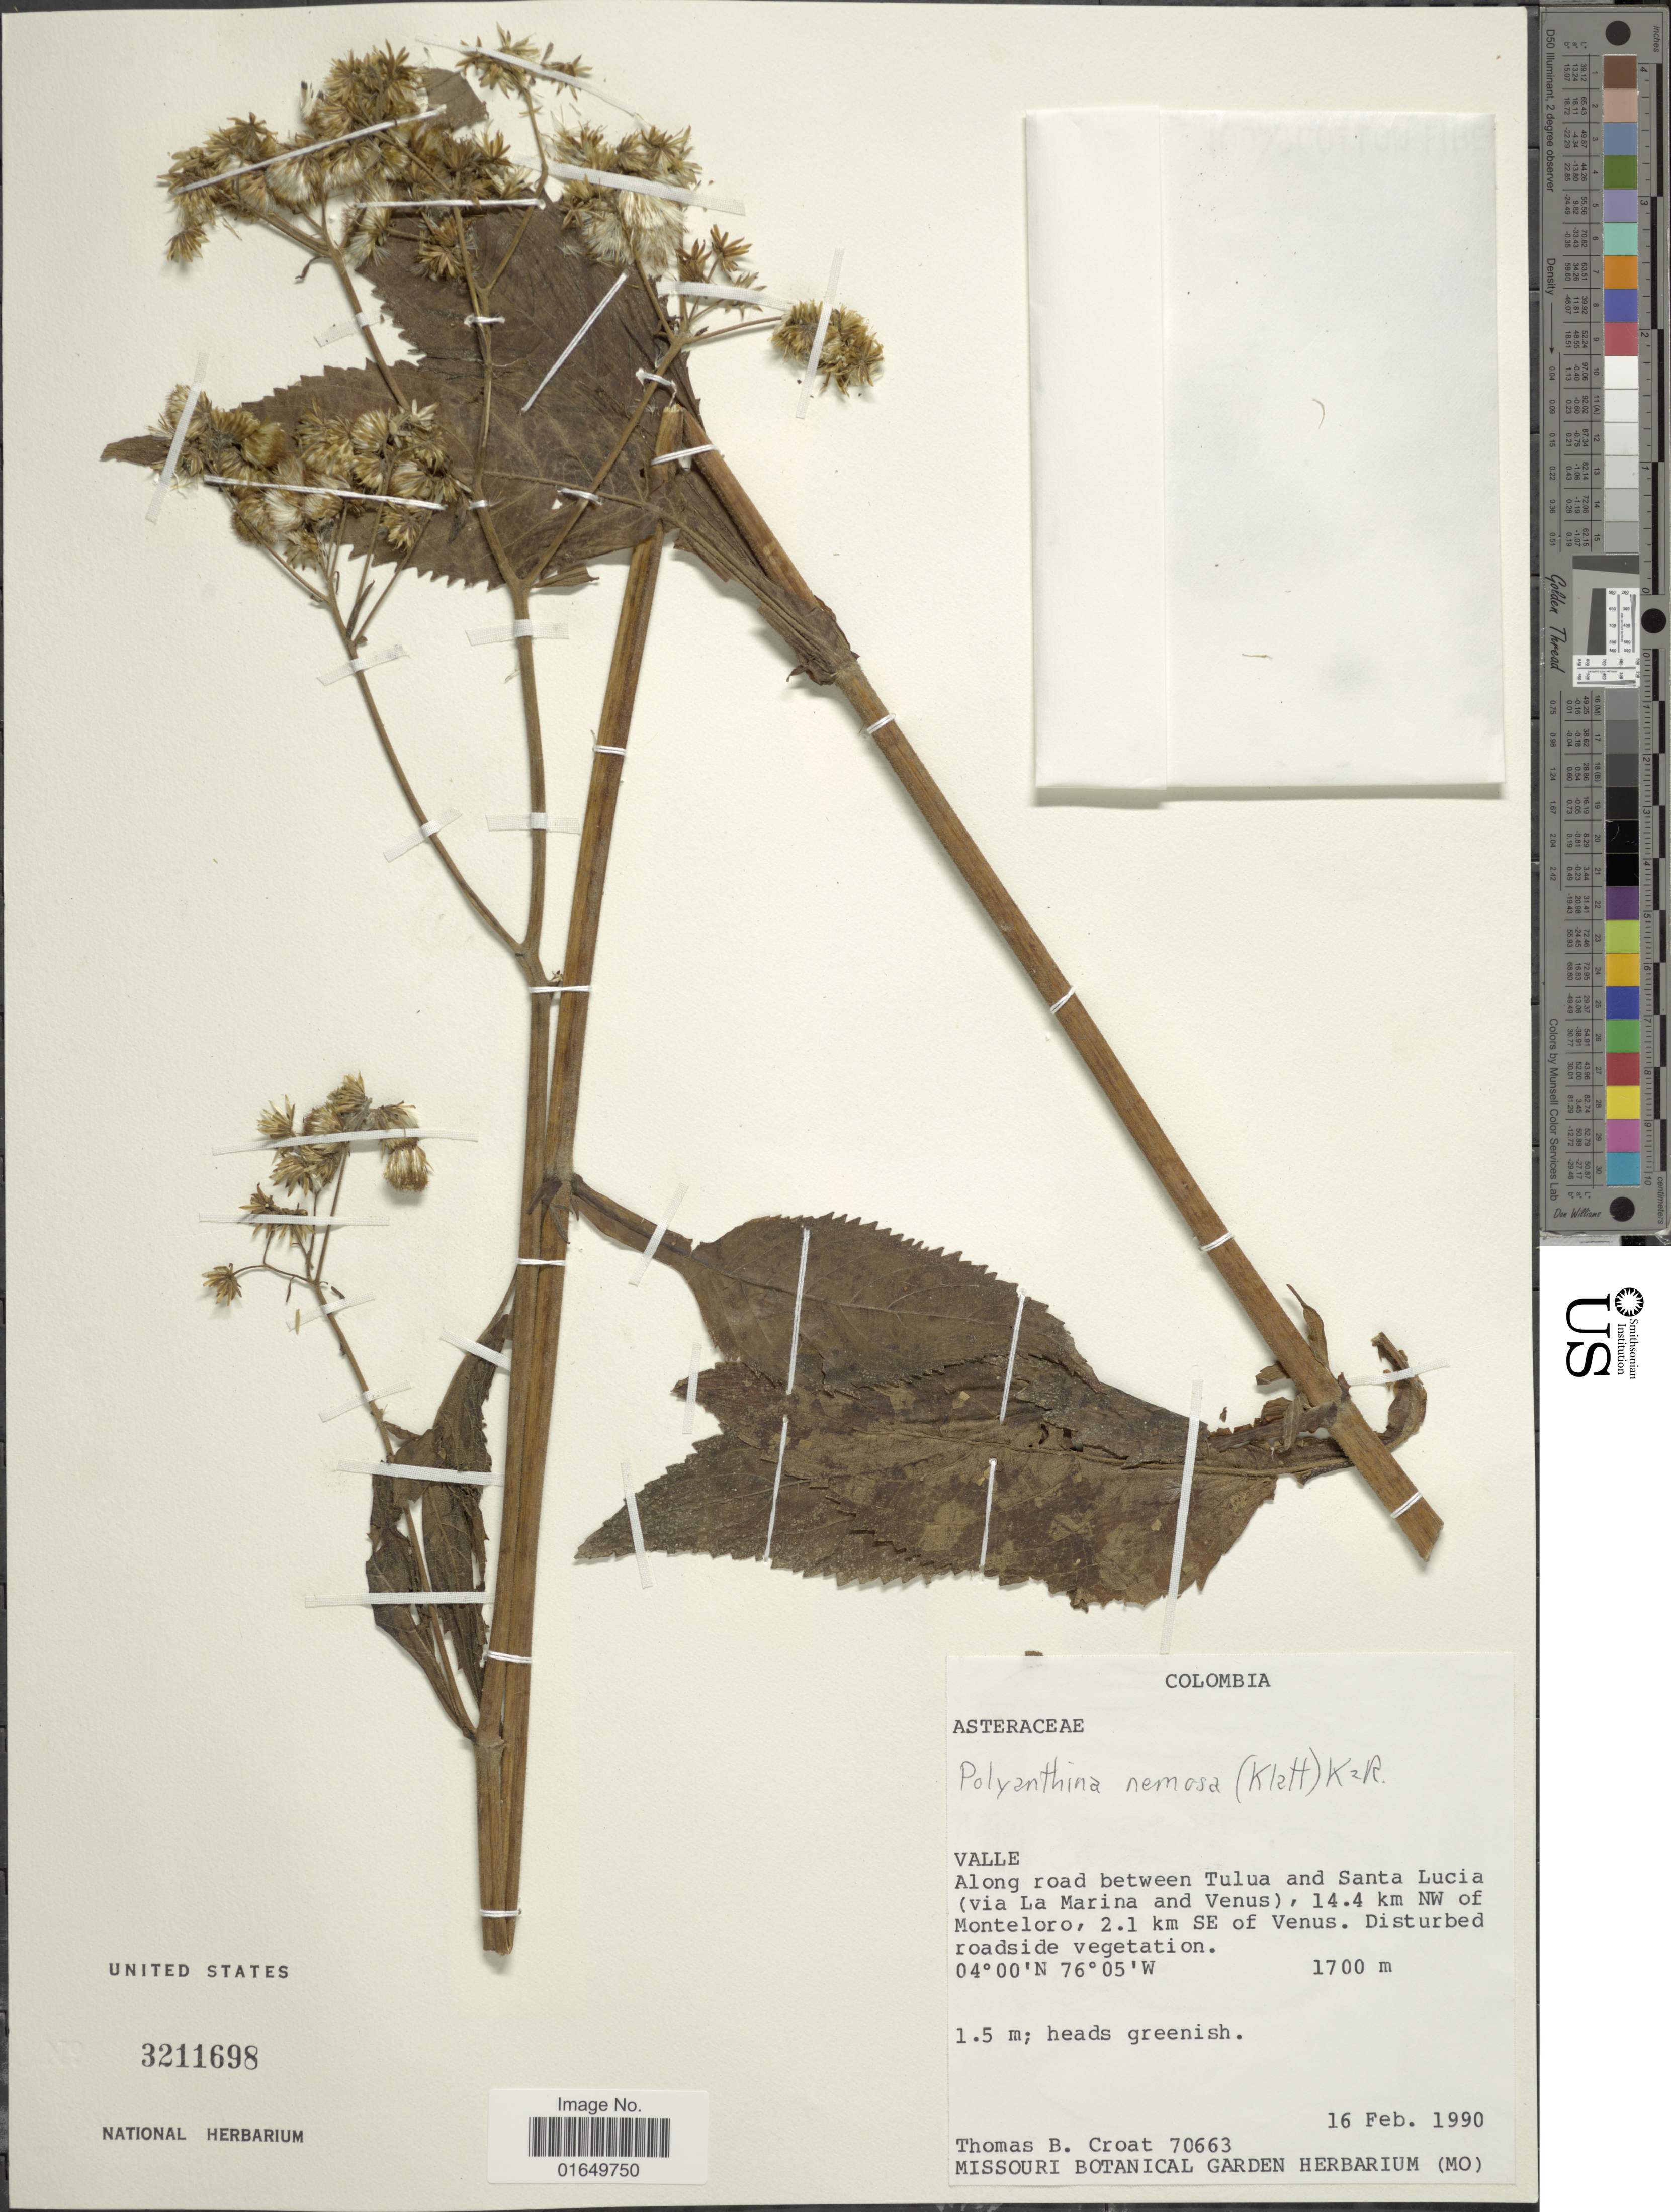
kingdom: Plantae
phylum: Tracheophyta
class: Magnoliopsida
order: Asterales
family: Asteraceae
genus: Polyanthina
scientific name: Polyanthina nemorosa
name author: (Klatt) R.M. King & H. Rob.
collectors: T. B. Croat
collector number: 70663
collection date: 1990-02-16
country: Colombia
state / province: Valle del Cauca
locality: Valle. Along road between Tulua and Santa Lucia (via La Marina and Venus), 14.4 km NW of Monteloro, 2.1 km SE of Venus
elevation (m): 1700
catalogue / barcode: US 3211698